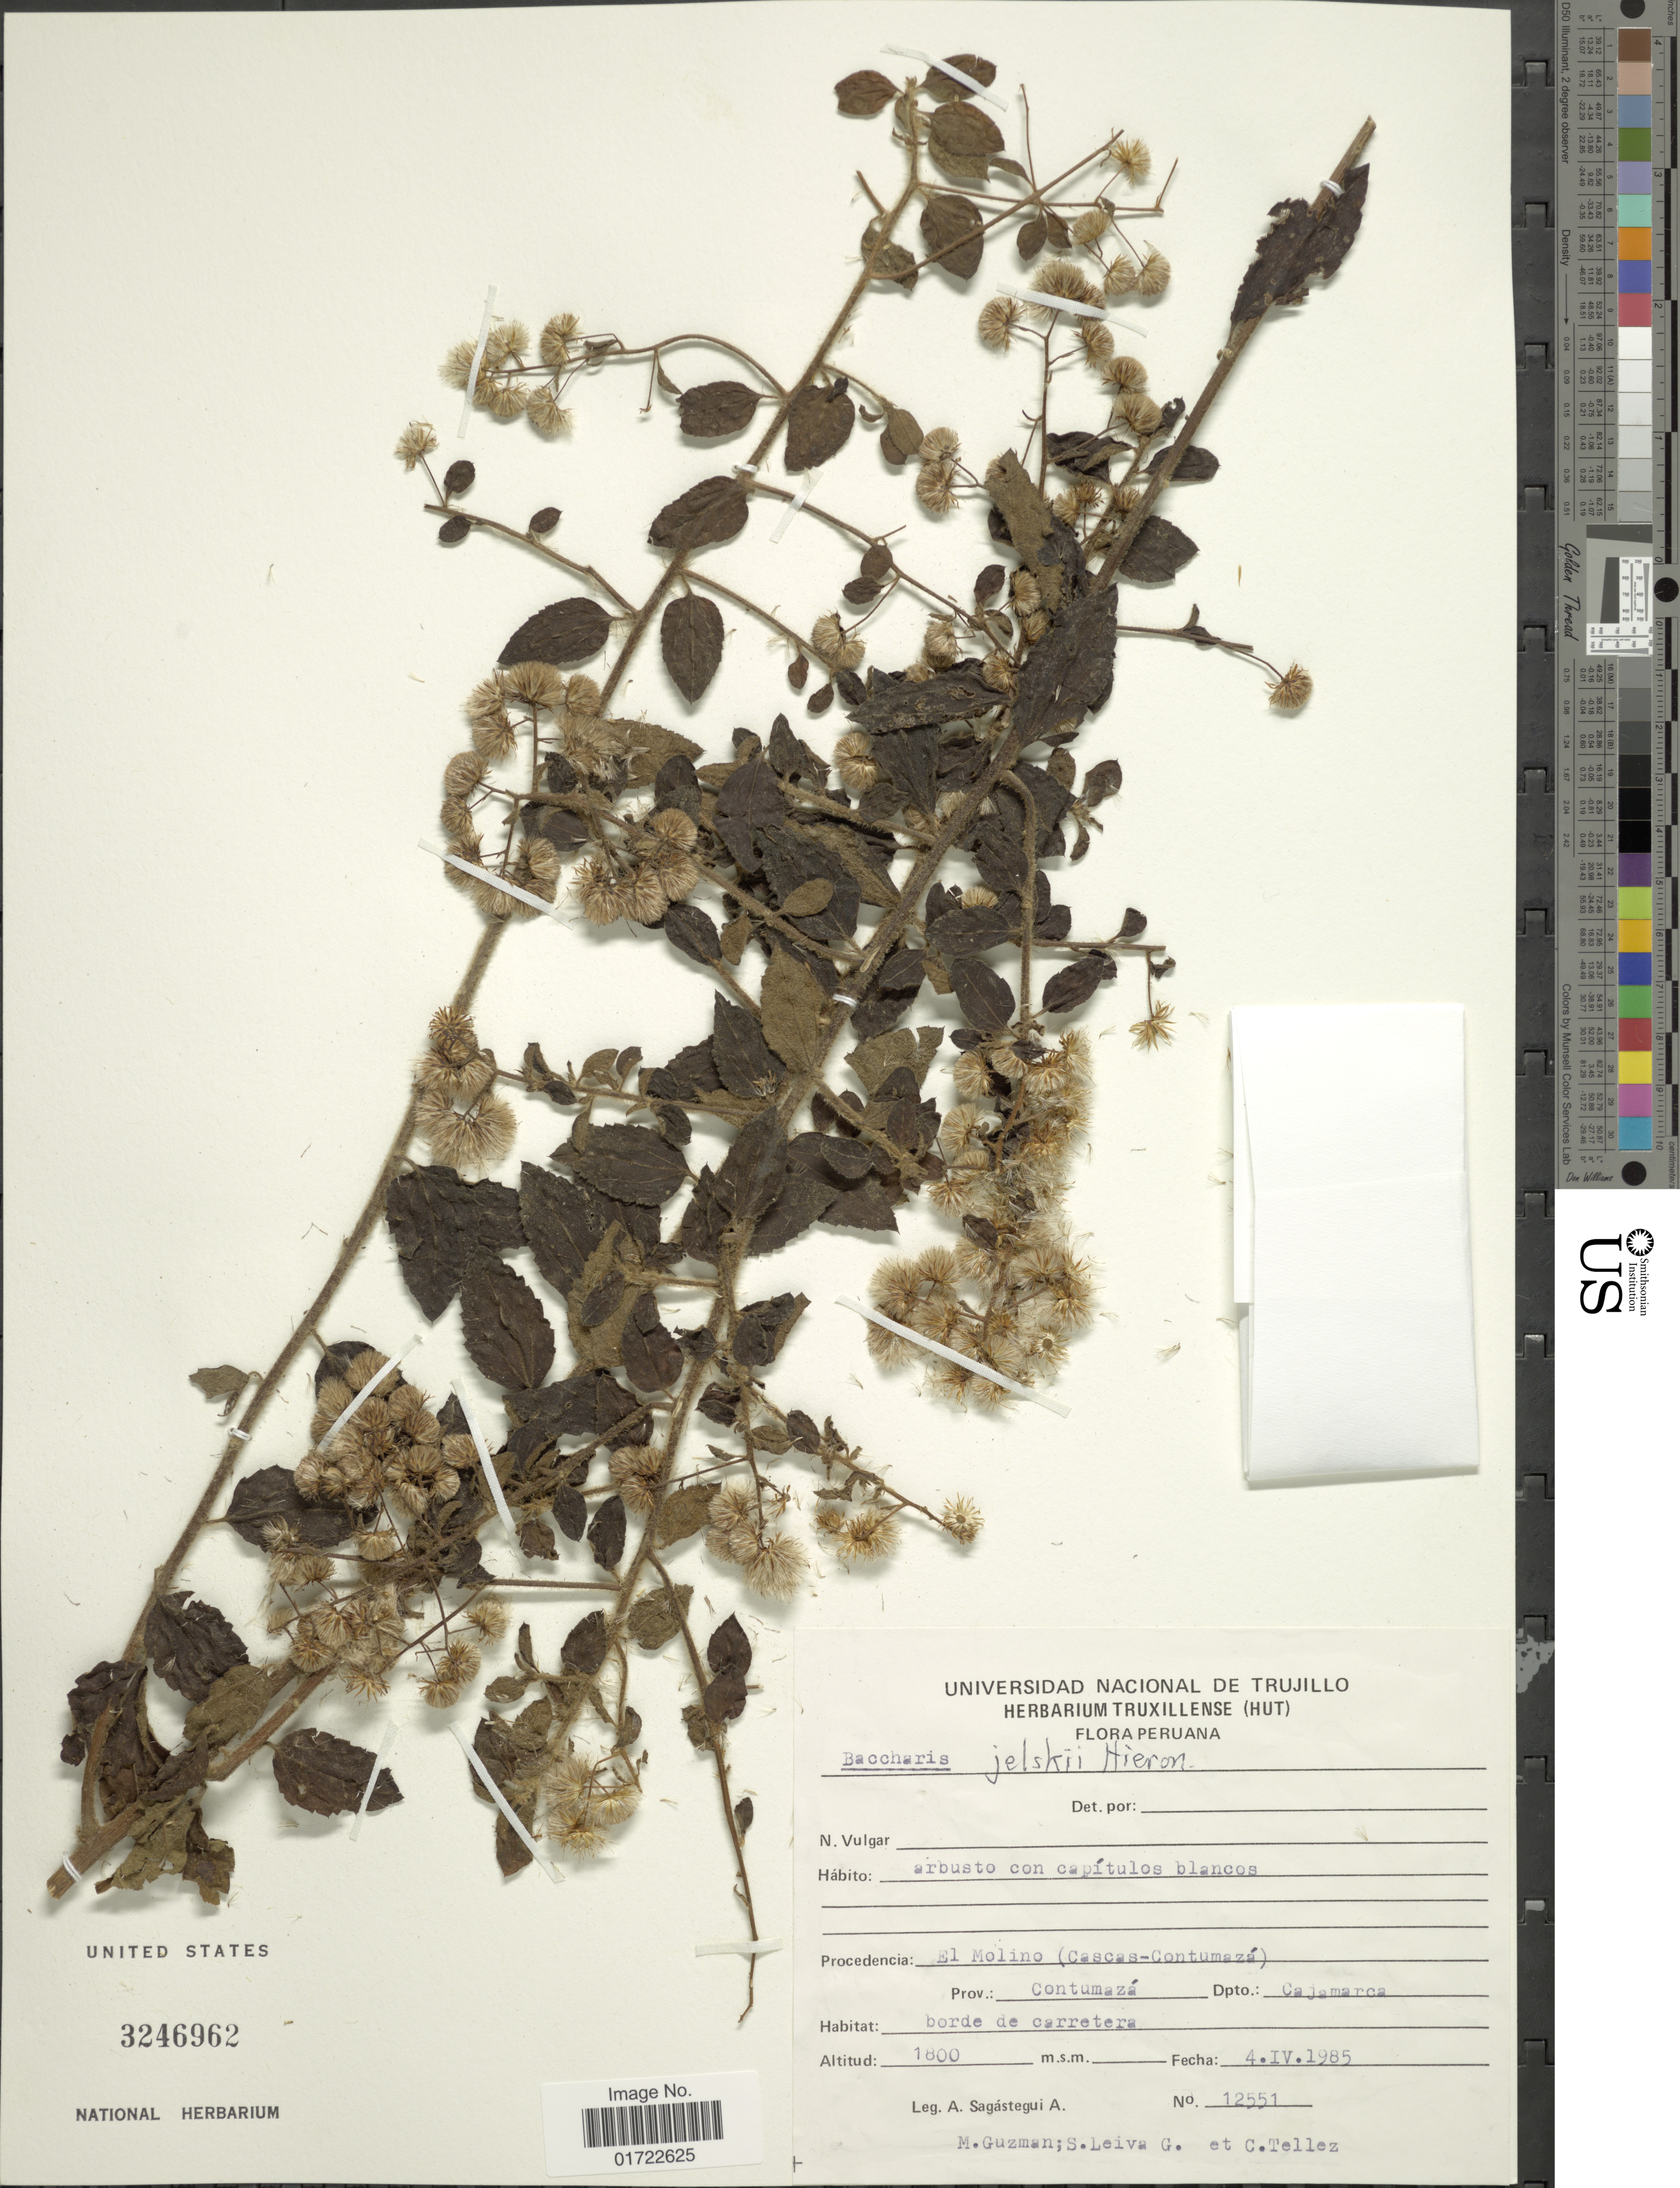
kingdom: Plantae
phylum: Tracheophyta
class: Magnoliopsida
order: Asterales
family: Asteraceae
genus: Baccharis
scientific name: Baccharis jelskii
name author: Hieron.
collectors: A. Sagástegui A., M. Guzman, S. Leiva G. & C. Téllez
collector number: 12551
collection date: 1985-04-04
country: Peru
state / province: Cajamarca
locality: Dpto.: Cajamarca, Prov.: Contumazá., El Molino (Cascas-Costumazá).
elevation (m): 1800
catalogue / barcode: US 3246962